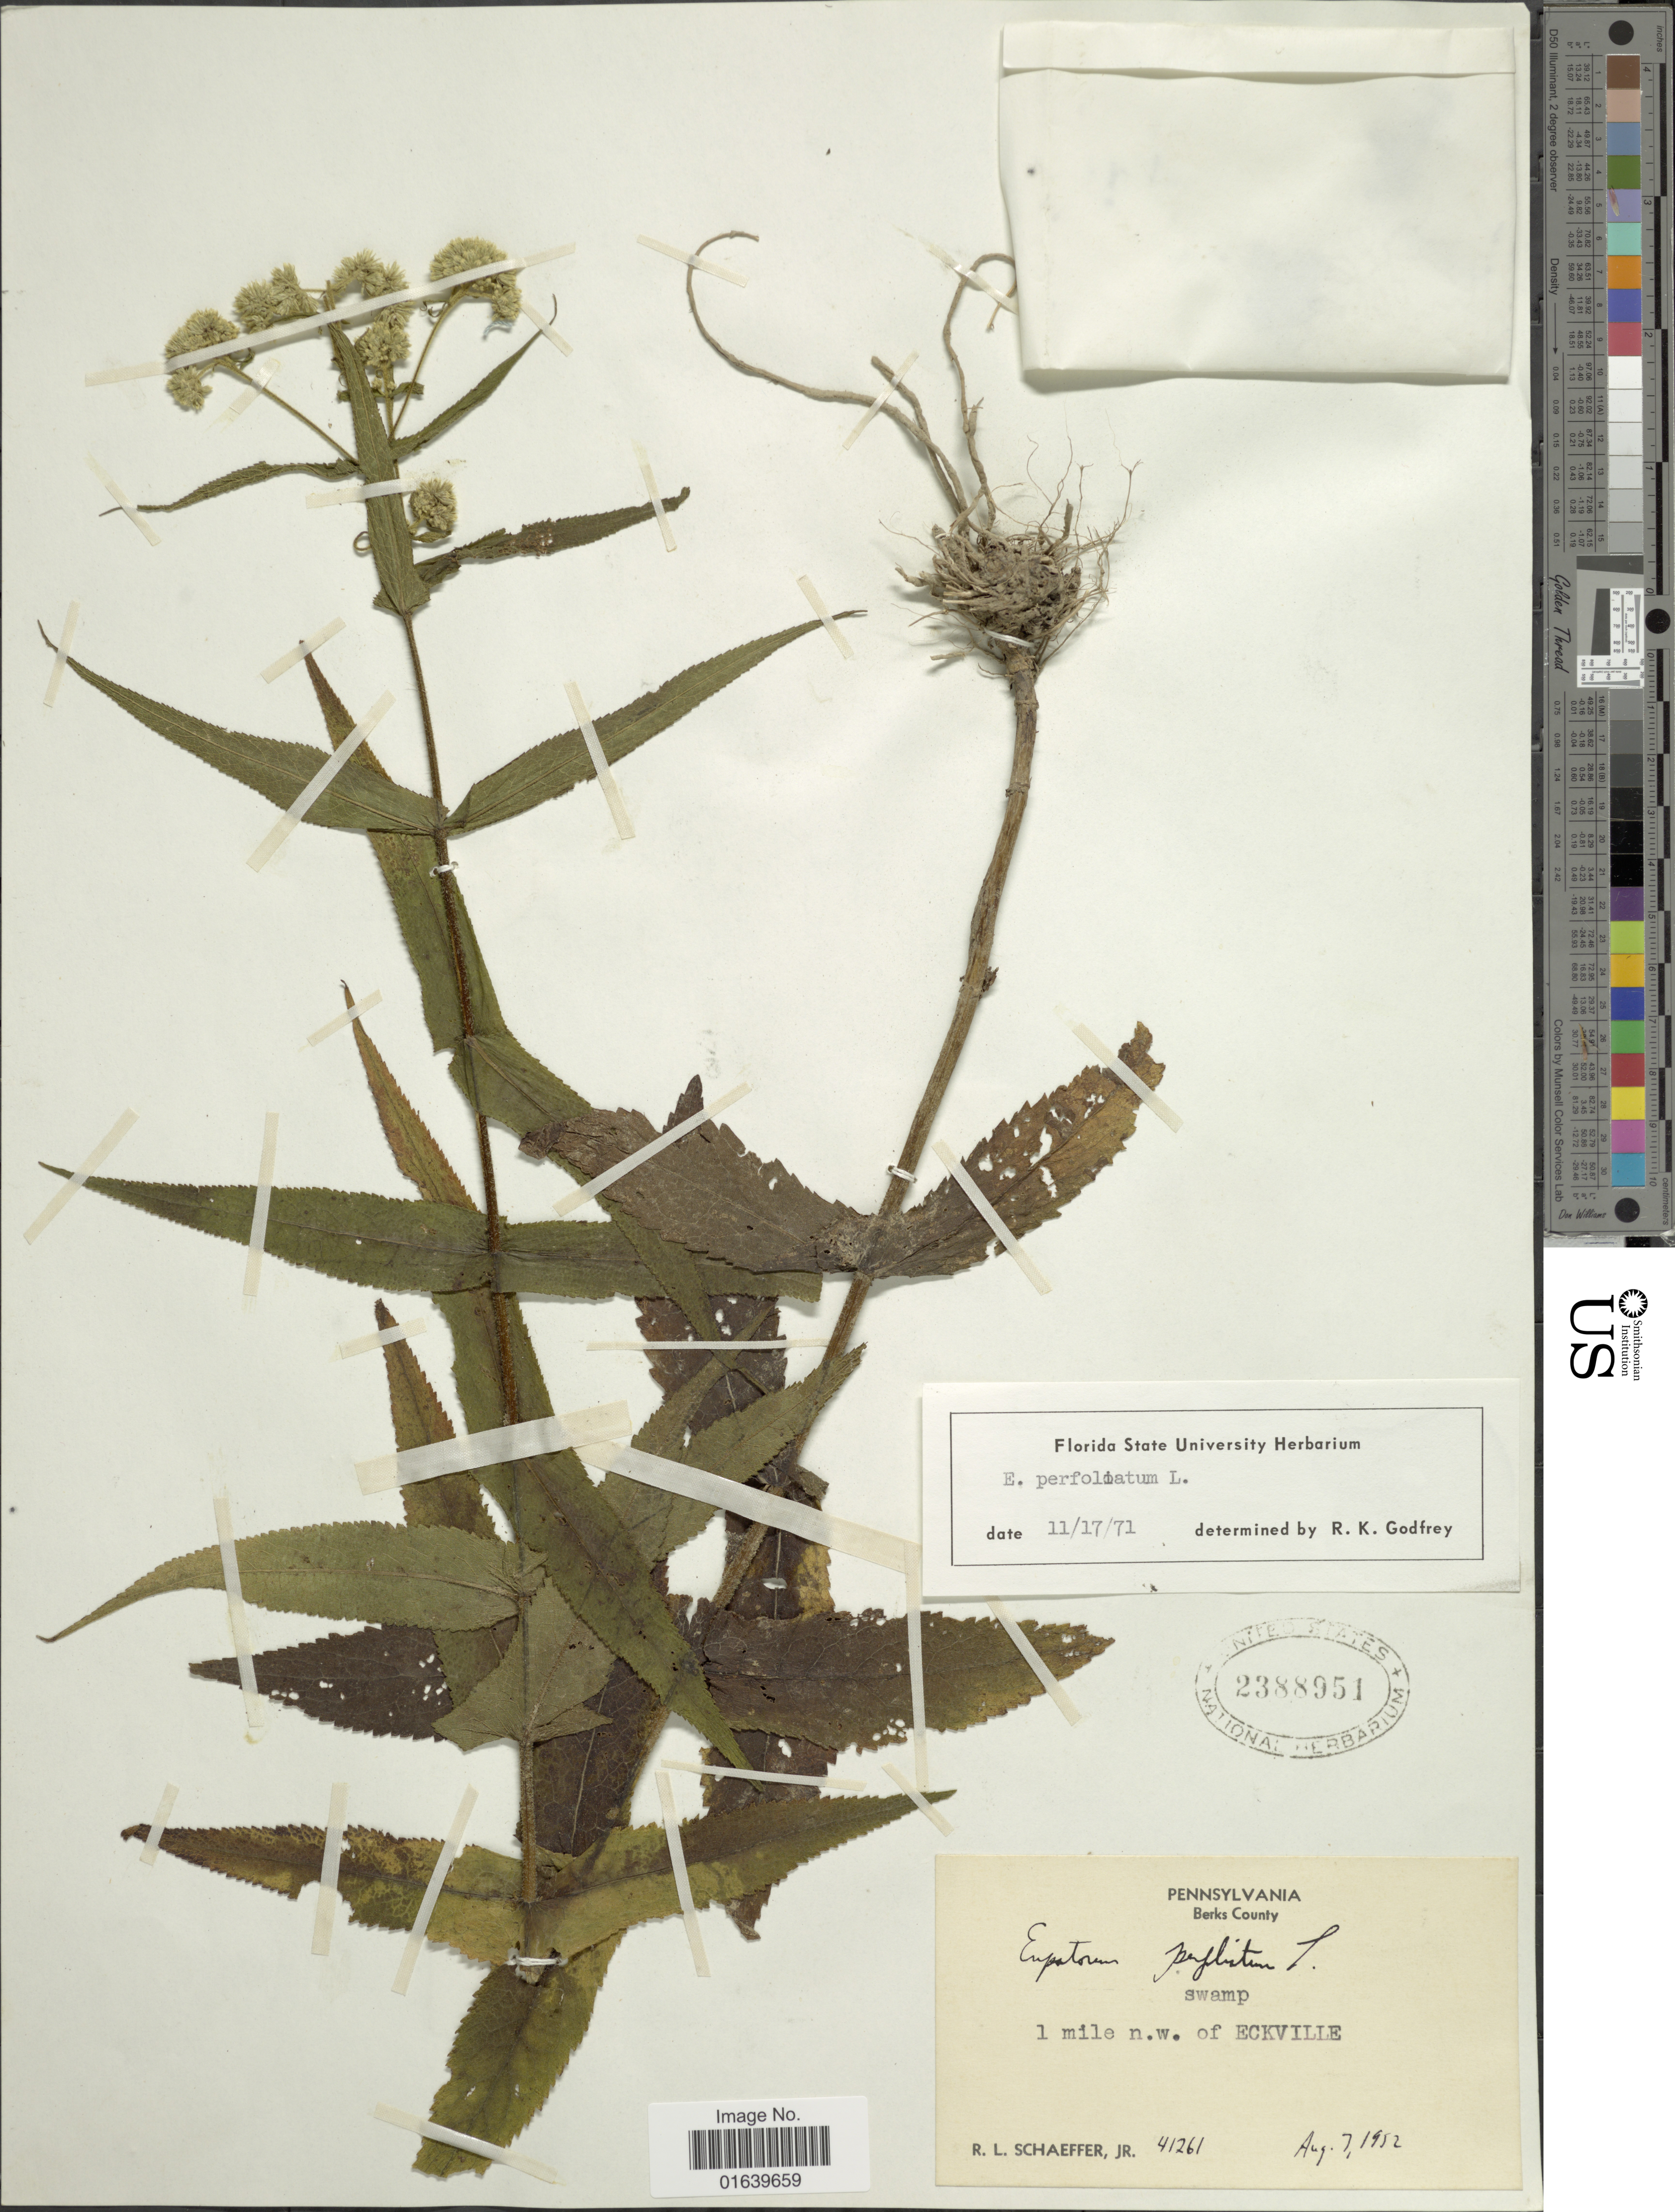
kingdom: Plantae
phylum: Tracheophyta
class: Magnoliopsida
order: Asterales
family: Asteraceae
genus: Eupatorium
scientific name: Eupatorium perfoliatum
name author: L.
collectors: R. Schaeffer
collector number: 41261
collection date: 1952-08-03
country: United States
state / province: Pennsylvania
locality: Berks County, 1 mile n.w. of Eckville. Swamp.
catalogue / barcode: US 2388951